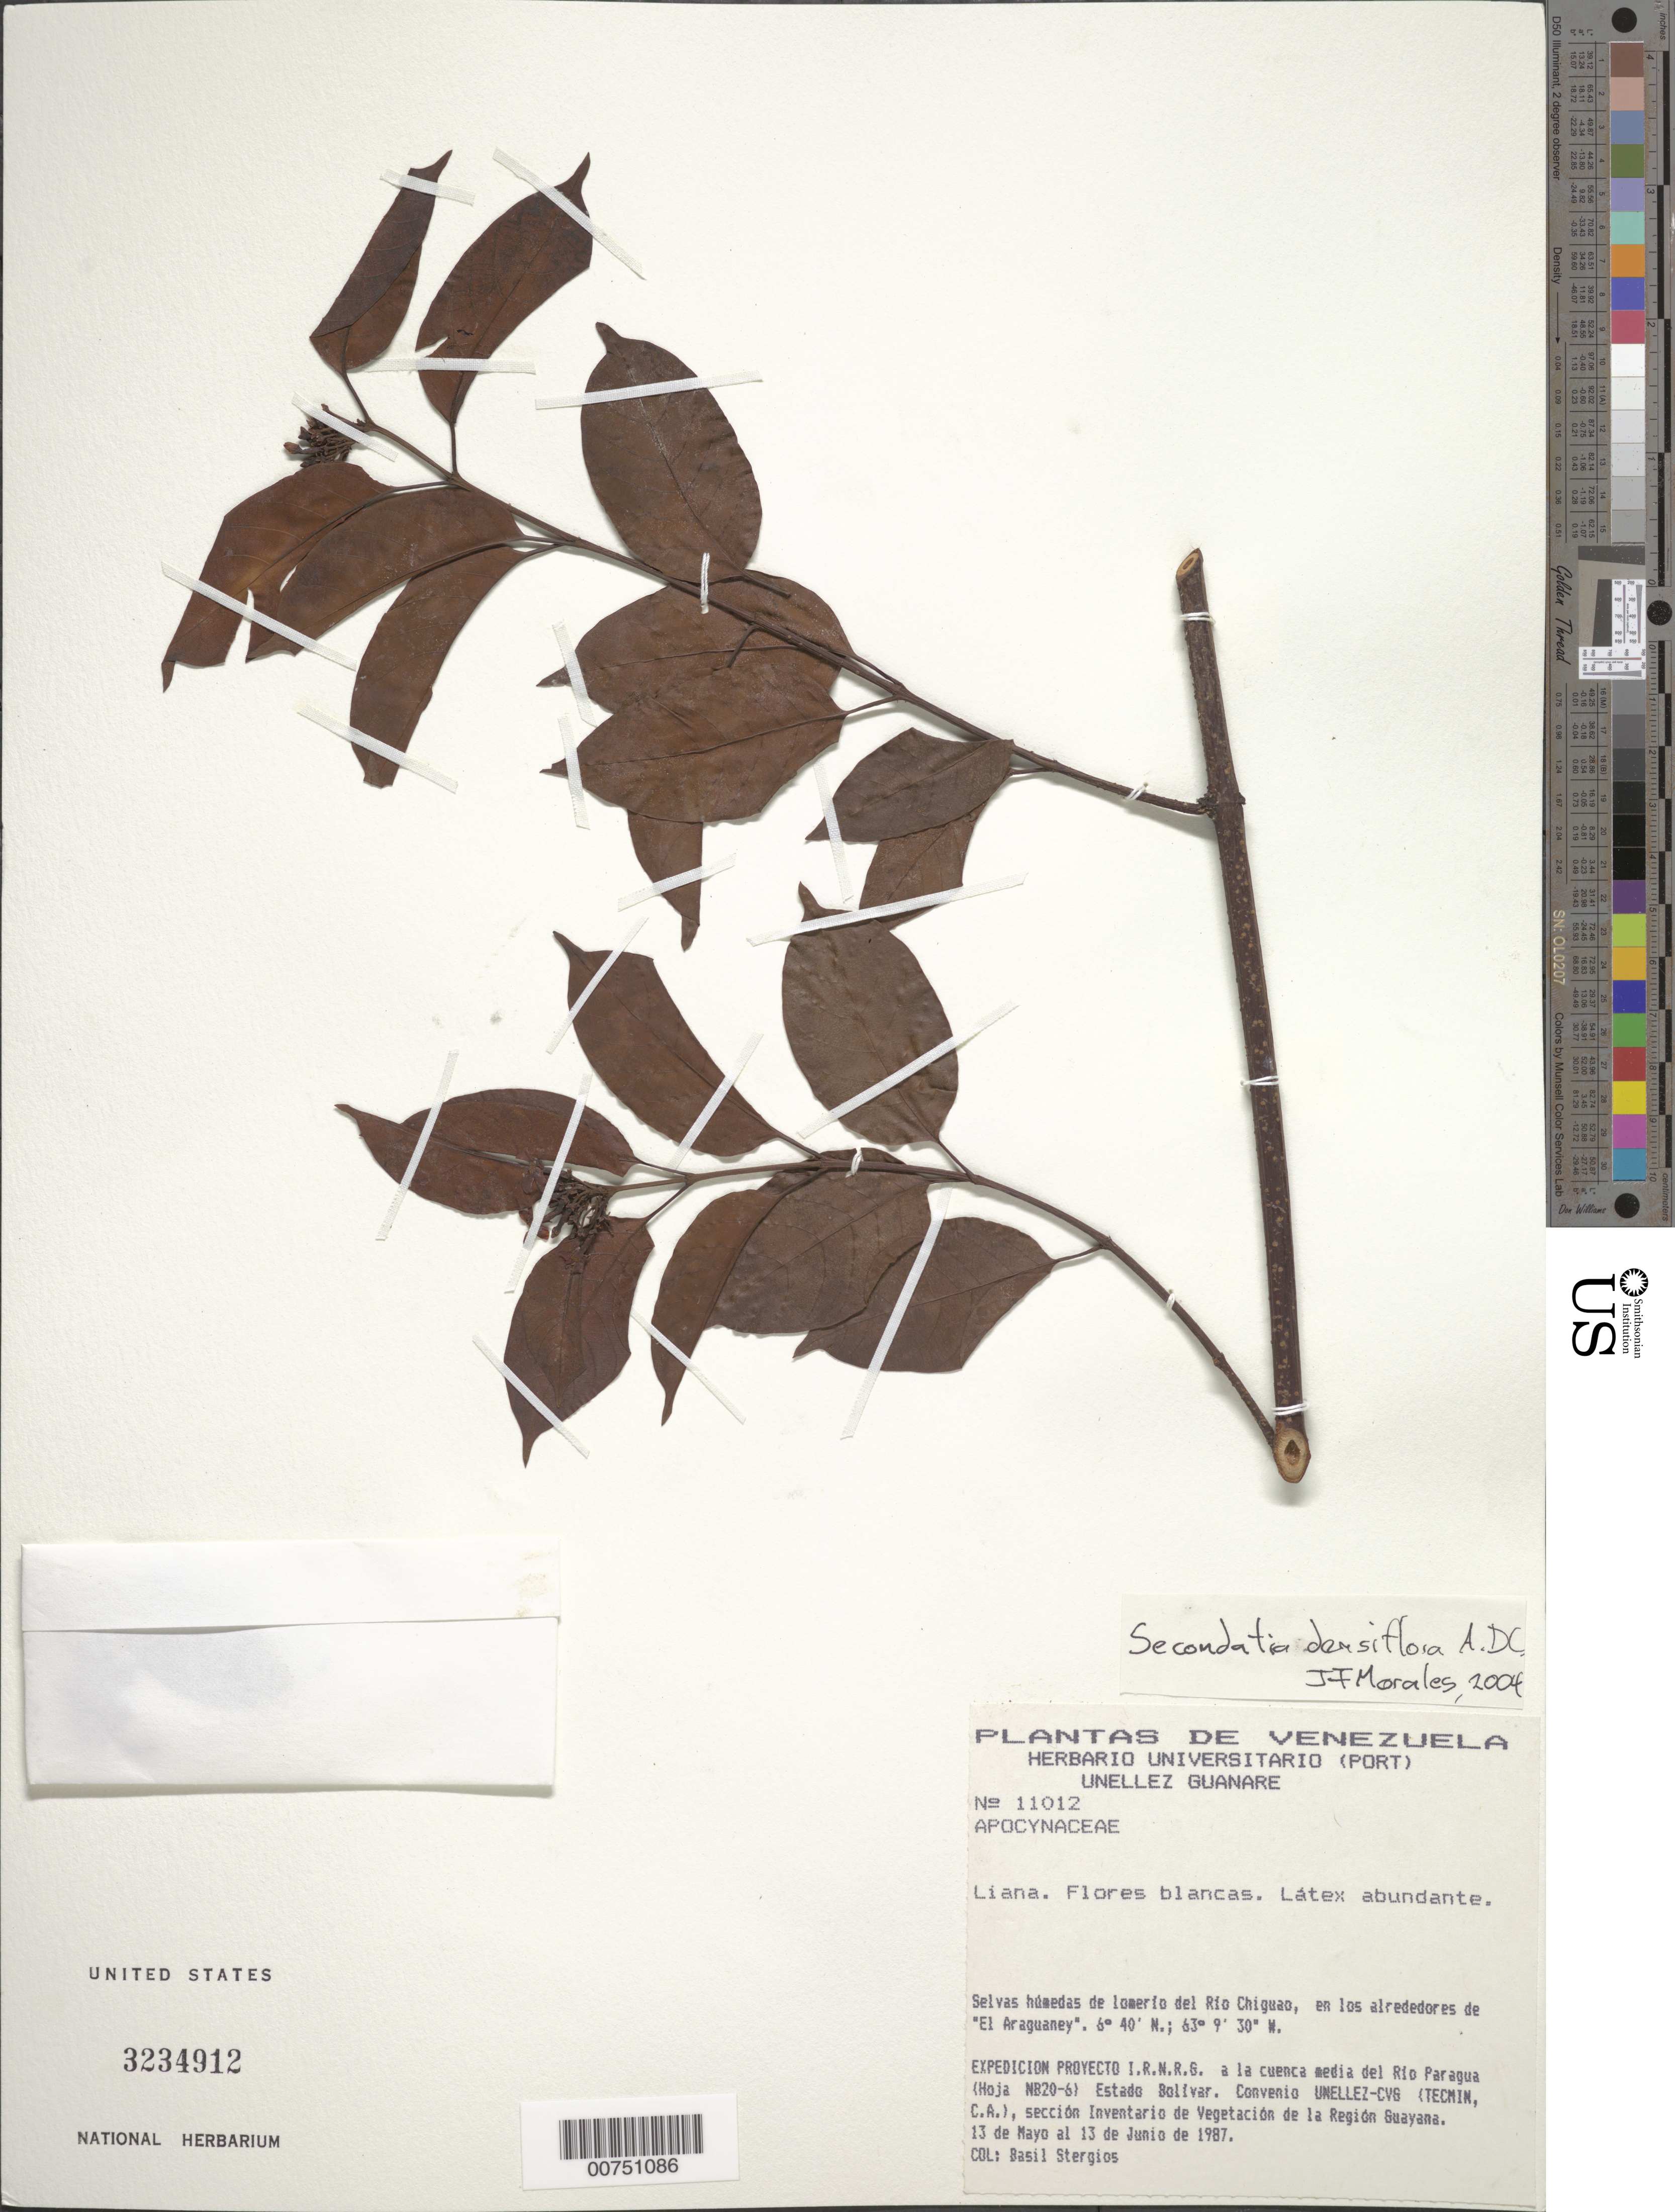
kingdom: Plantae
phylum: Tracheophyta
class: Magnoliopsida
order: Gentianales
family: Apocynaceae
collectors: B. G. Stergios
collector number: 11012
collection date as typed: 13-May-87 to 13-Jun-87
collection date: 1987-05-13/1987-06-13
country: Venezuela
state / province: Bolívar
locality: Río Chiguao, "El Araguaney"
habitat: Selvas húmedas de lomerio del Rio Chiguao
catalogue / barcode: US 3234912